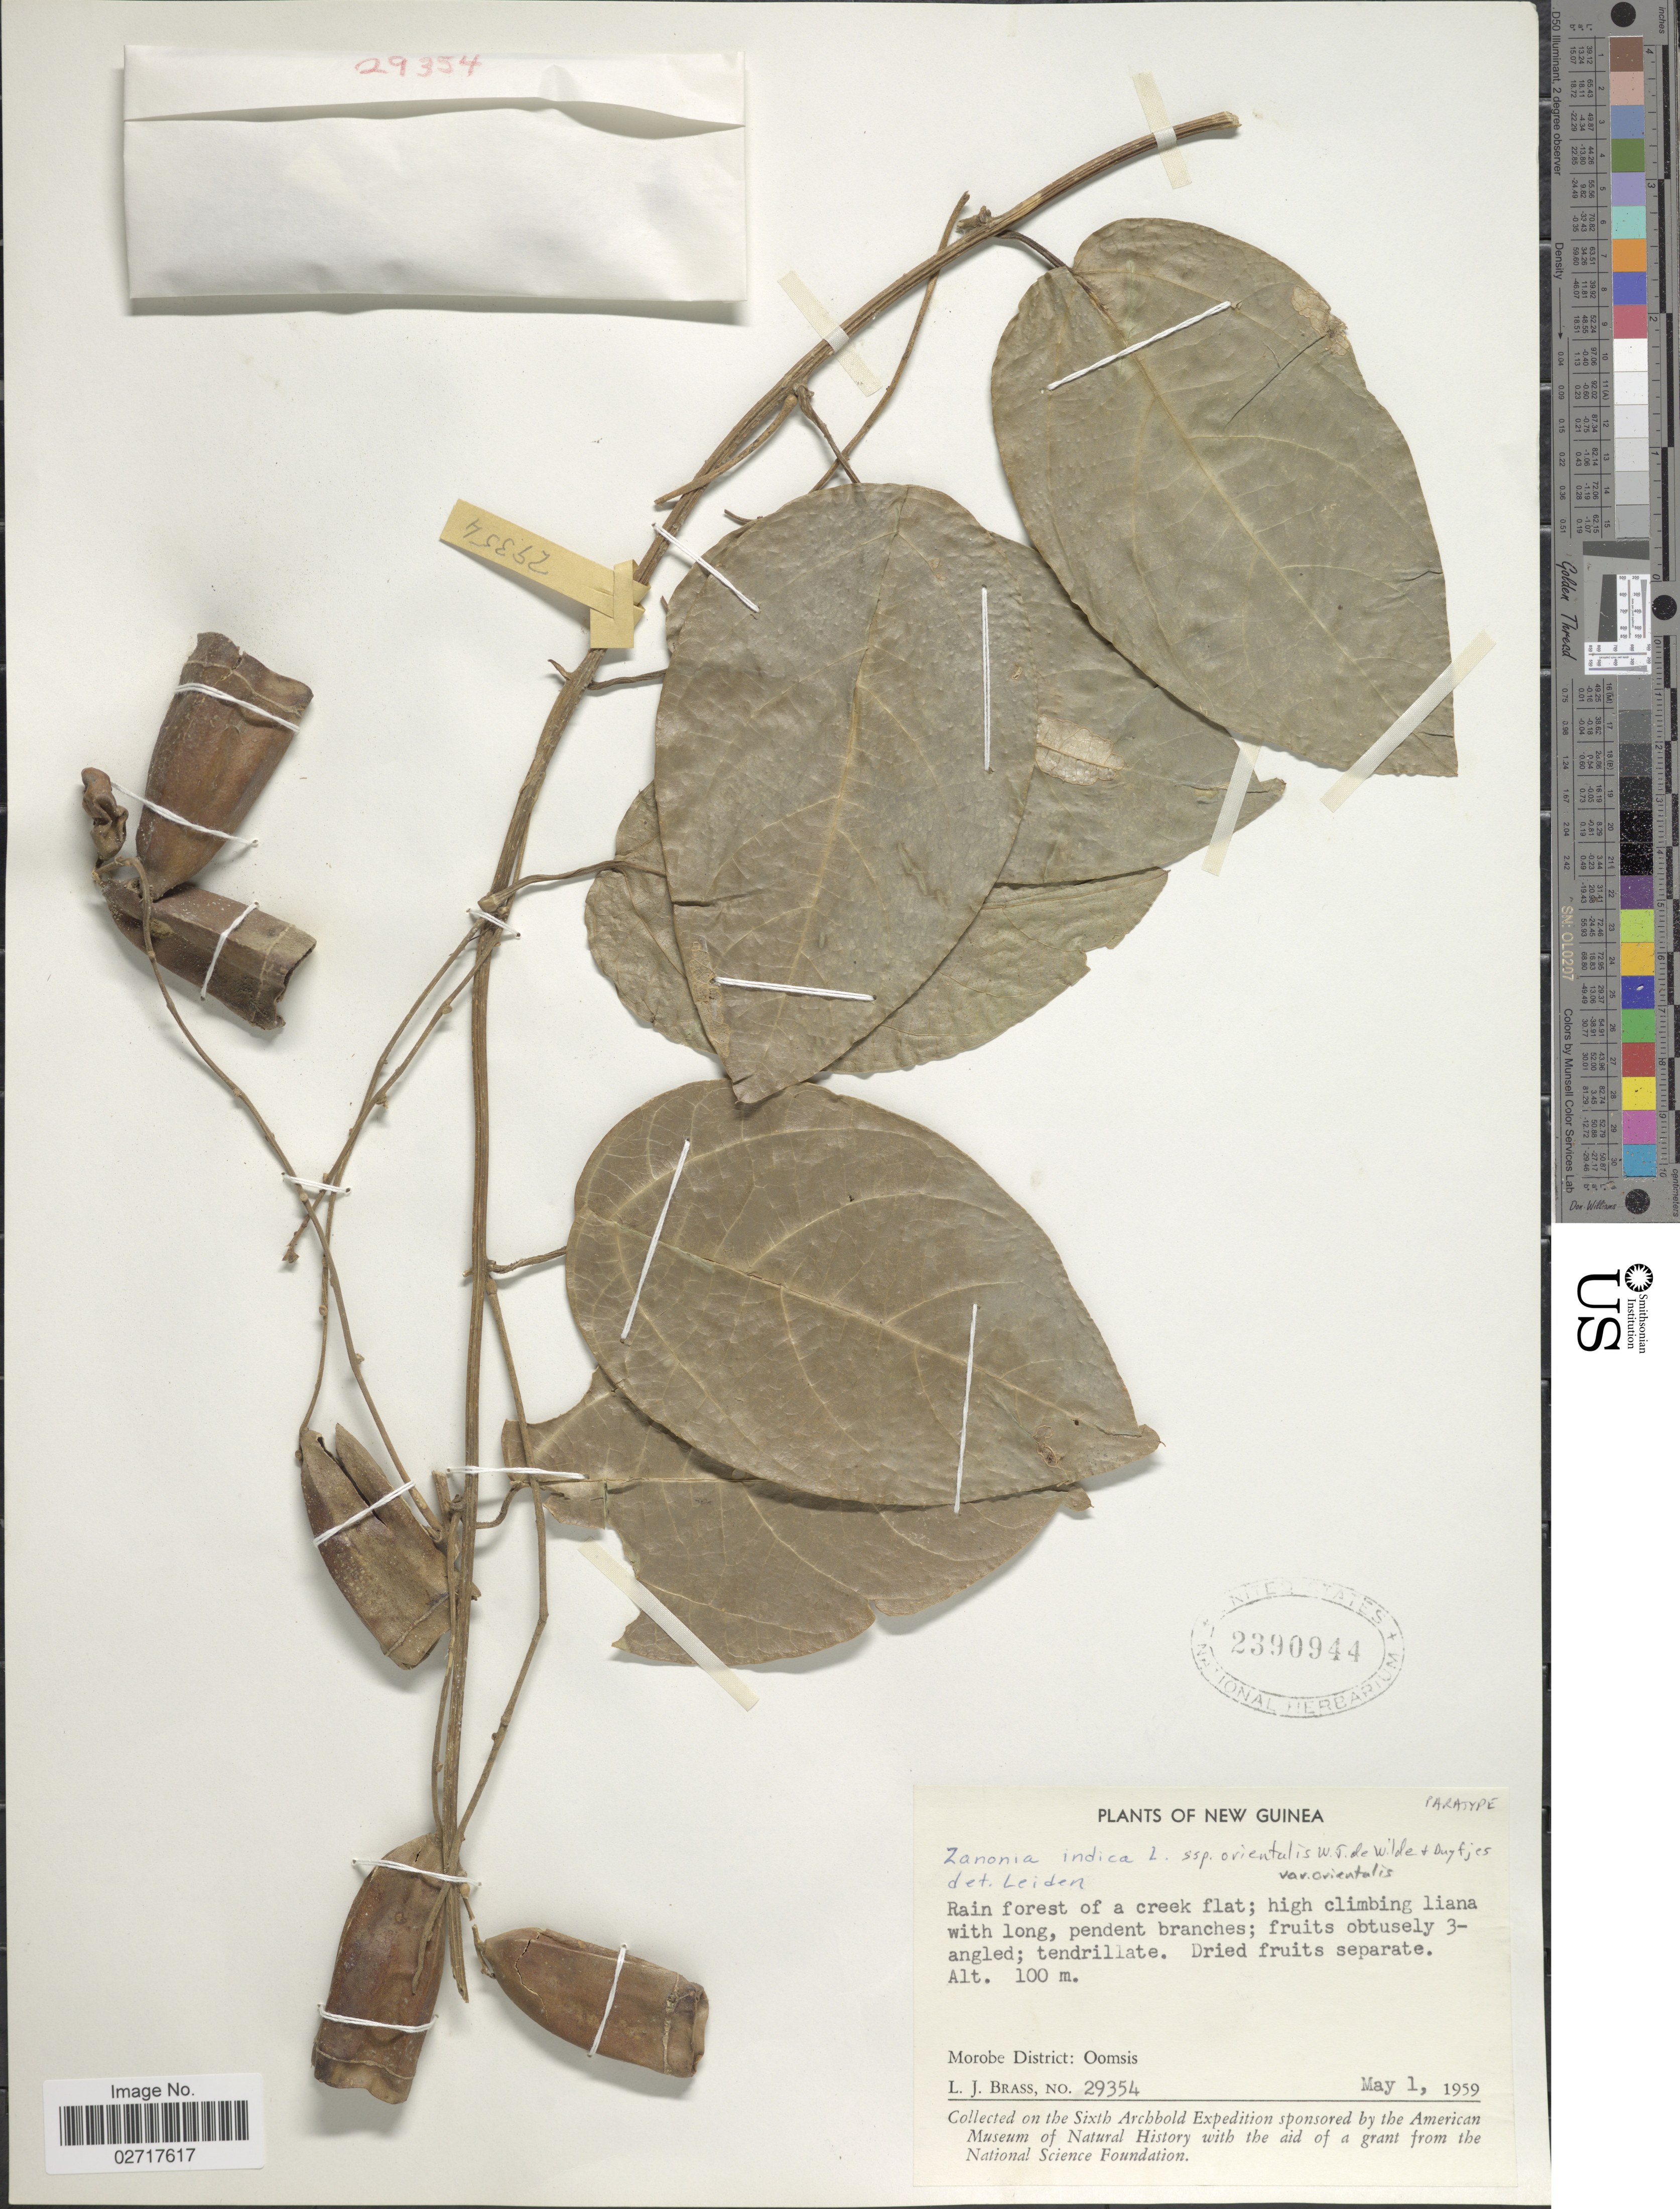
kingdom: Plantae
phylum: Tracheophyta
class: Magnoliopsida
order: Cucurbitales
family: Cucurbitaceae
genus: Zanonia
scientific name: Zanonia indica subsp. orientalis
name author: W.J. de Wilde & Duyfjes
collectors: L. J. Brass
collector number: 29354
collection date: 1959-05-01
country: Papua New Guinea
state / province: Morobe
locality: New Guinea. Morobe District: Oomsis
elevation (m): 100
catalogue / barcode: US 2390944